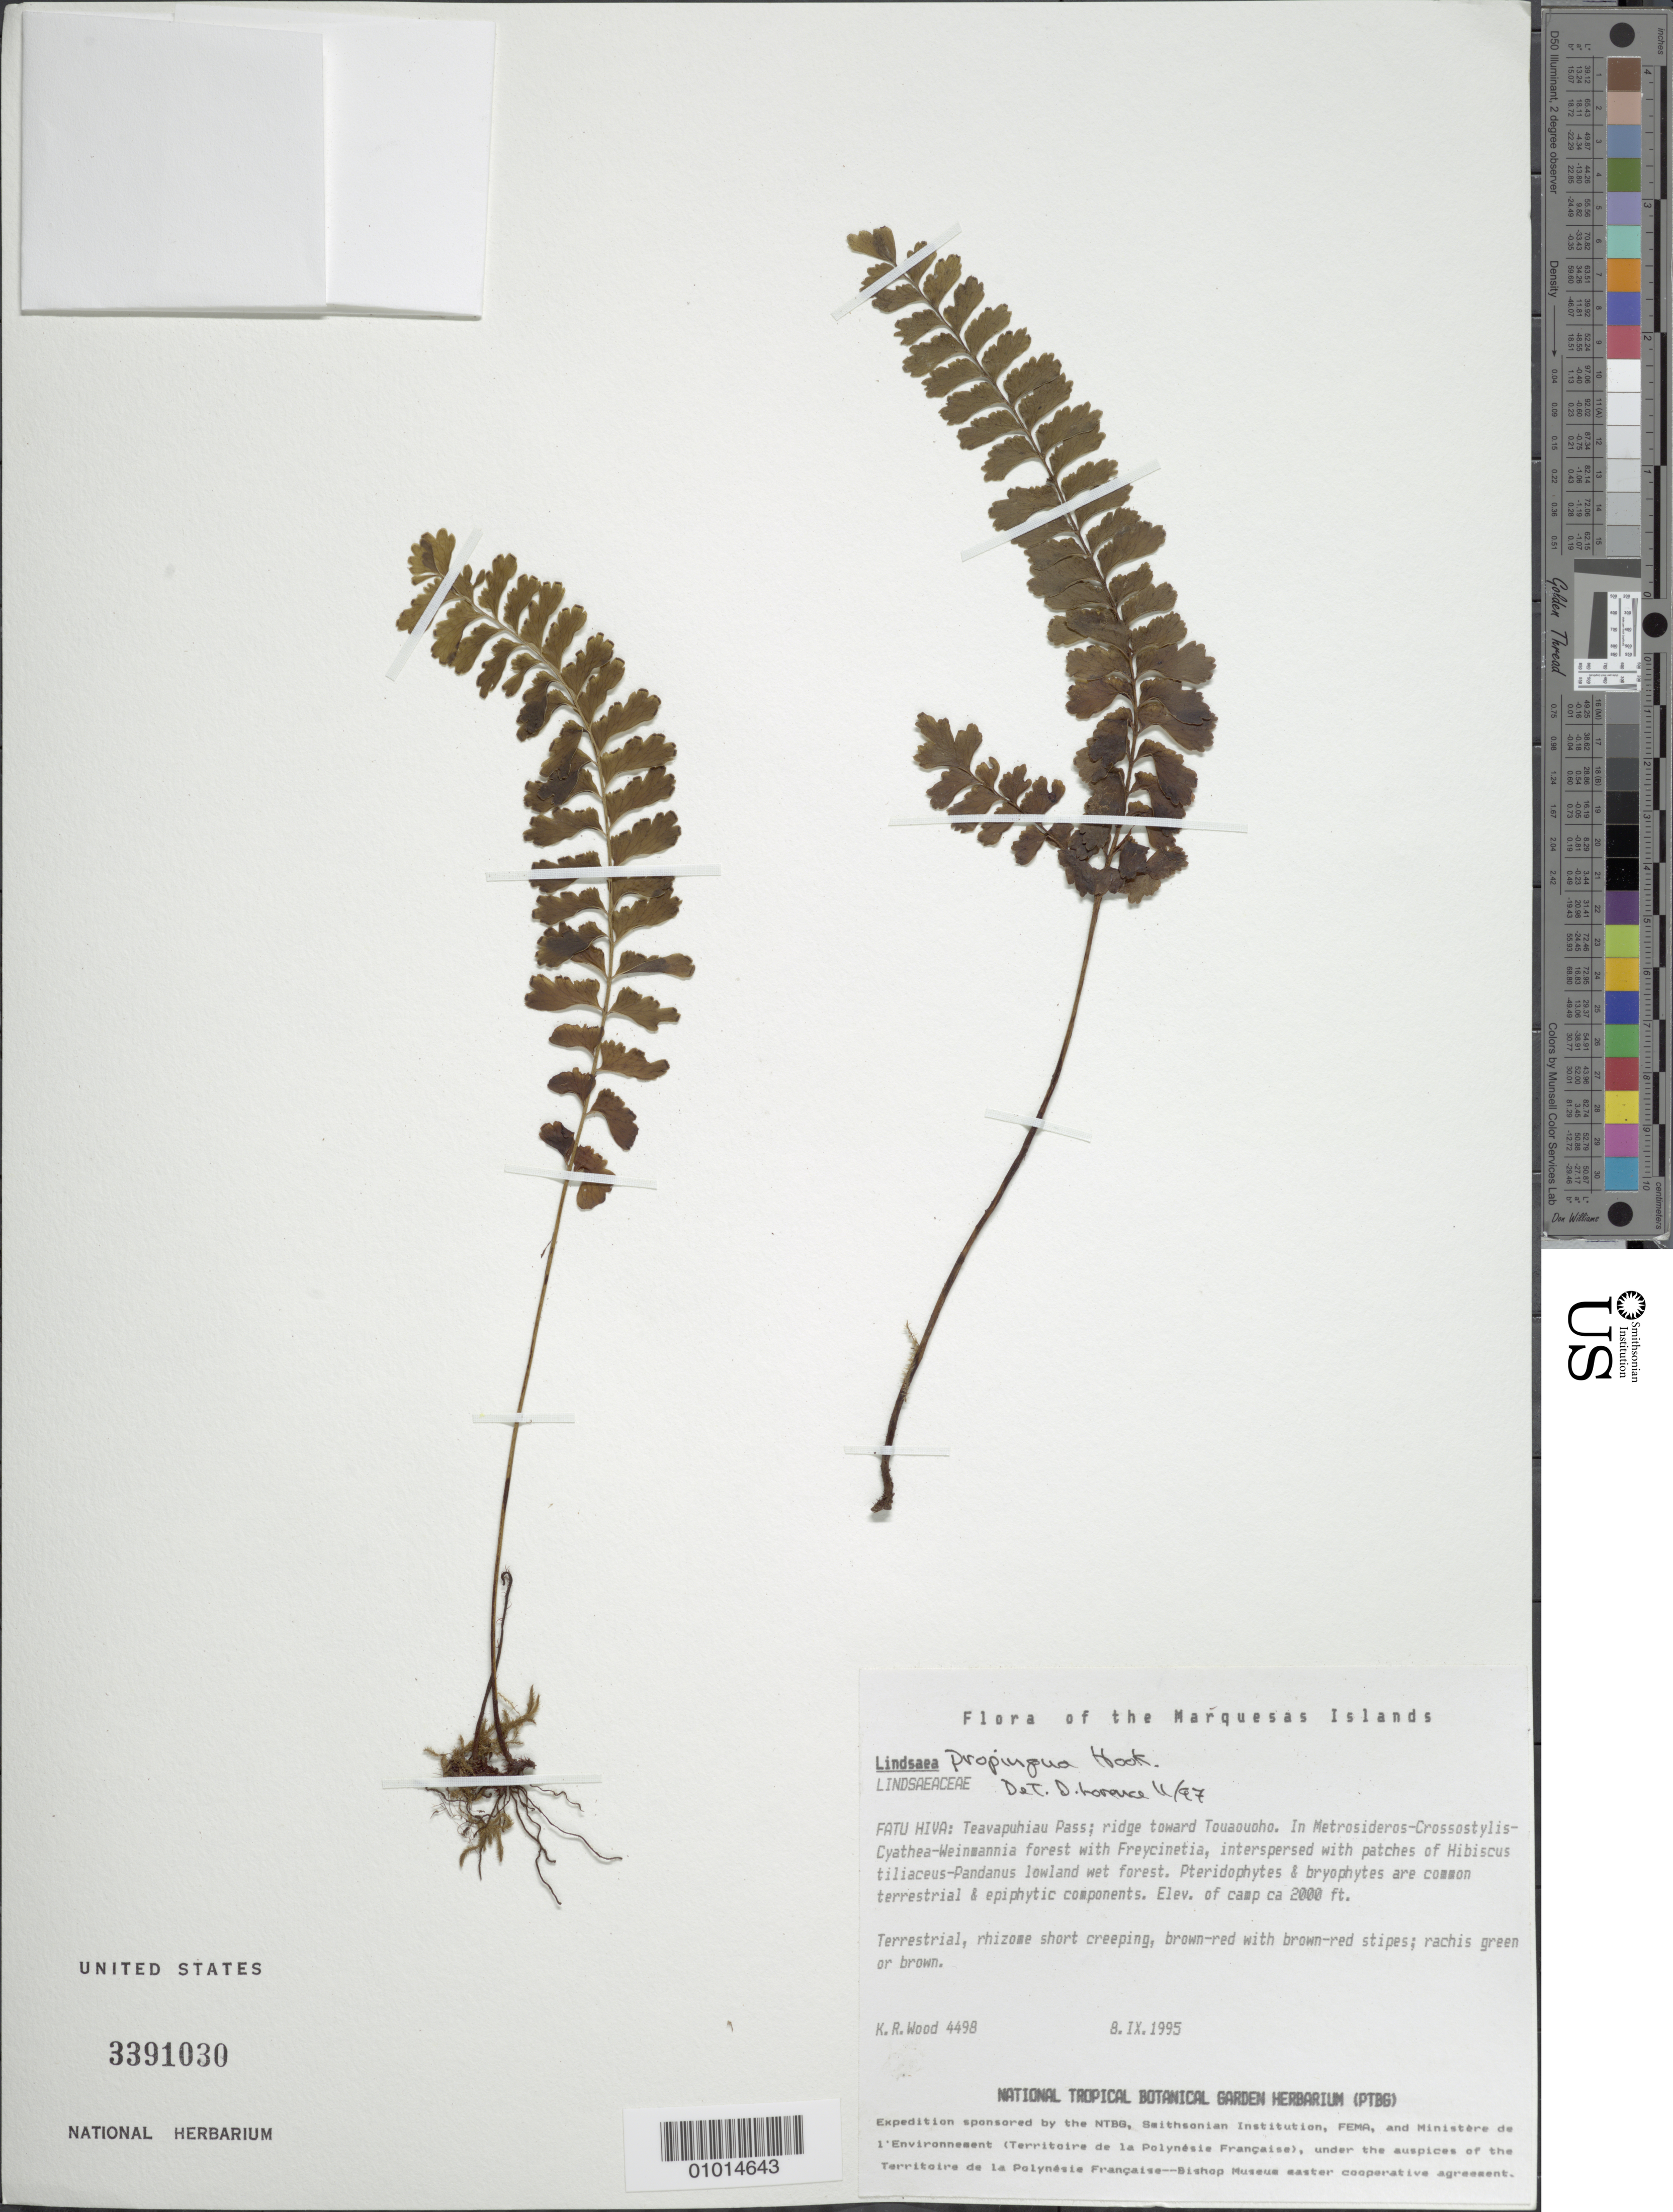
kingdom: Plantae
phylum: Tracheophyta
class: Polypodiopsida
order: Polypodiales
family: Lindsaeaceae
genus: Lindsaea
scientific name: Lindsaea propinqua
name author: Hook.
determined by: Lorence, David H., (PTBG), National Tropical Botanical Garden (UNITED STATES)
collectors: K. R. Wood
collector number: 4498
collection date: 1995-09-08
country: French Polynesia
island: Fatu Hiva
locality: Teavapuhiau Pass, ridge toward Touaouoho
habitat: Metrosideros - Crossostylis - Cyathea - Weinmannia w/ Freycinetia; interspersed w/ Hibiscus tiliaceus - Pandanus lowland wet forest; pteridophytes & bryophytes are common terrestrial & epiphytic components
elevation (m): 610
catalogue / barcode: US 3391030